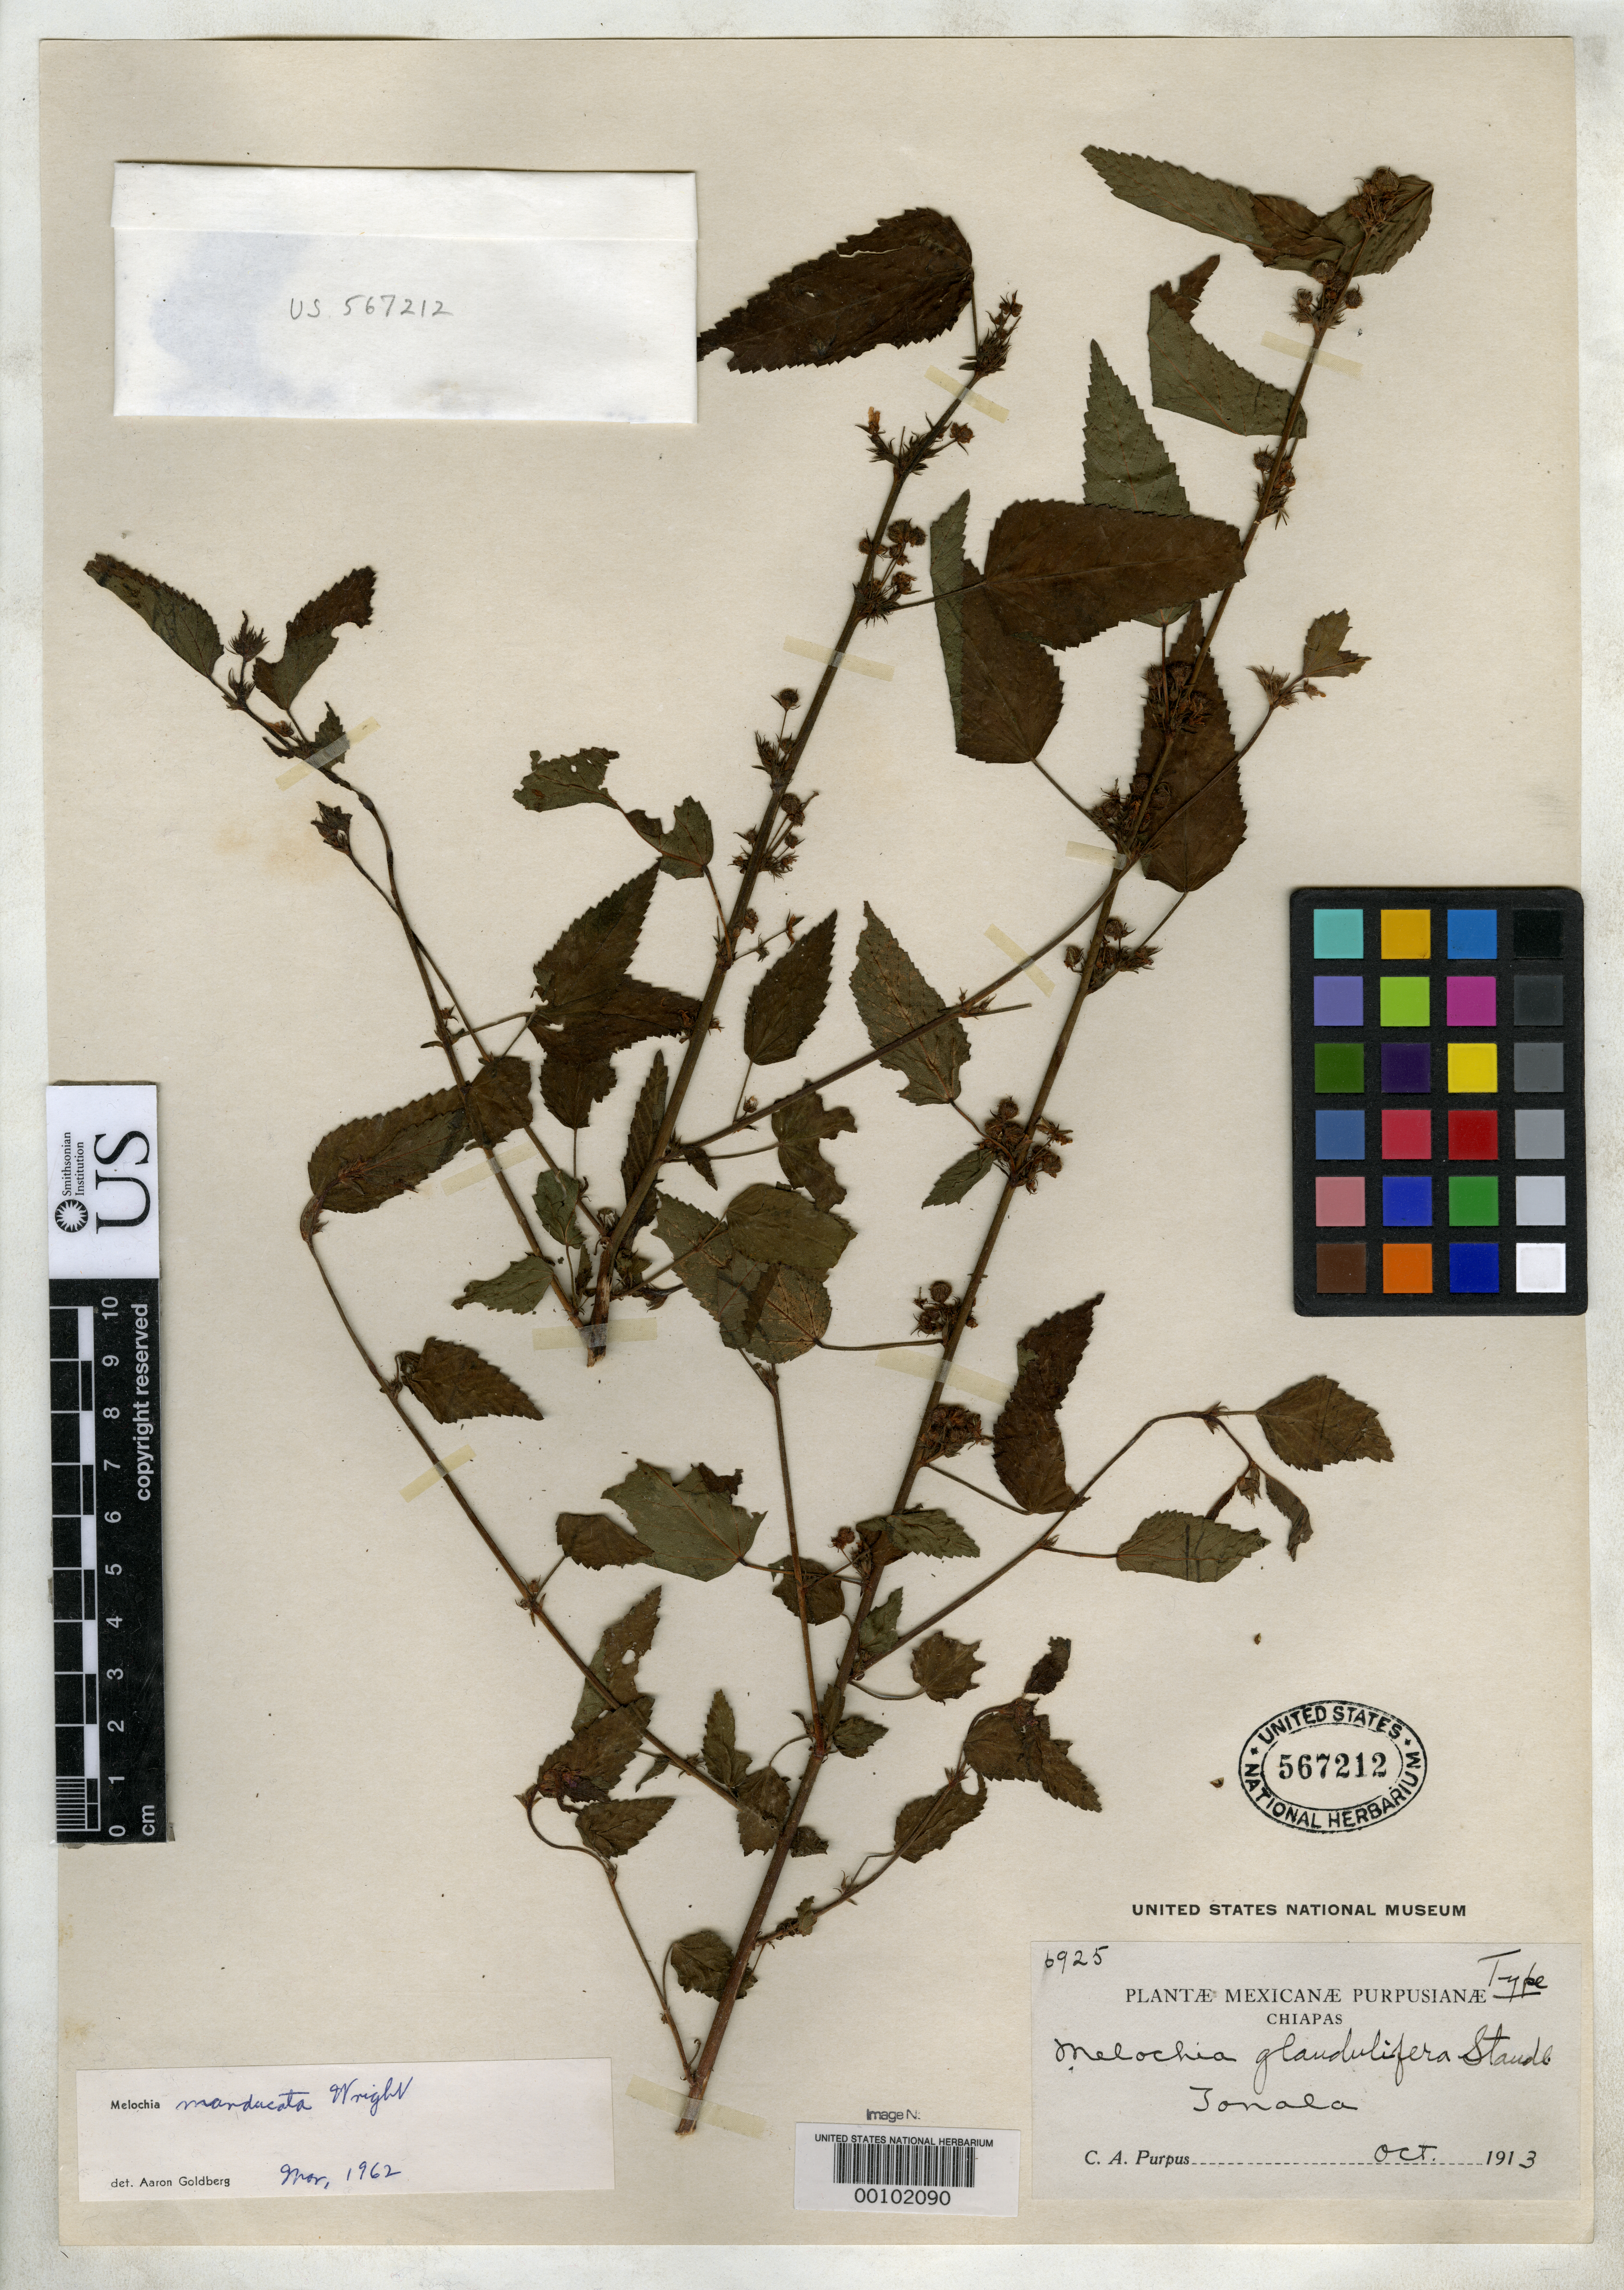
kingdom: Plantae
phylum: Tracheophyta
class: Magnoliopsida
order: Malvales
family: Malvaceae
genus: Melochia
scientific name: Melochia glandulifera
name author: Standl.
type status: Holotype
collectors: C. A. Purpus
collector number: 6925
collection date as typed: Oct 1913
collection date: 1913-10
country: Mexico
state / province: Chiapas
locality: Tonala.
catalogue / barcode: US 567212